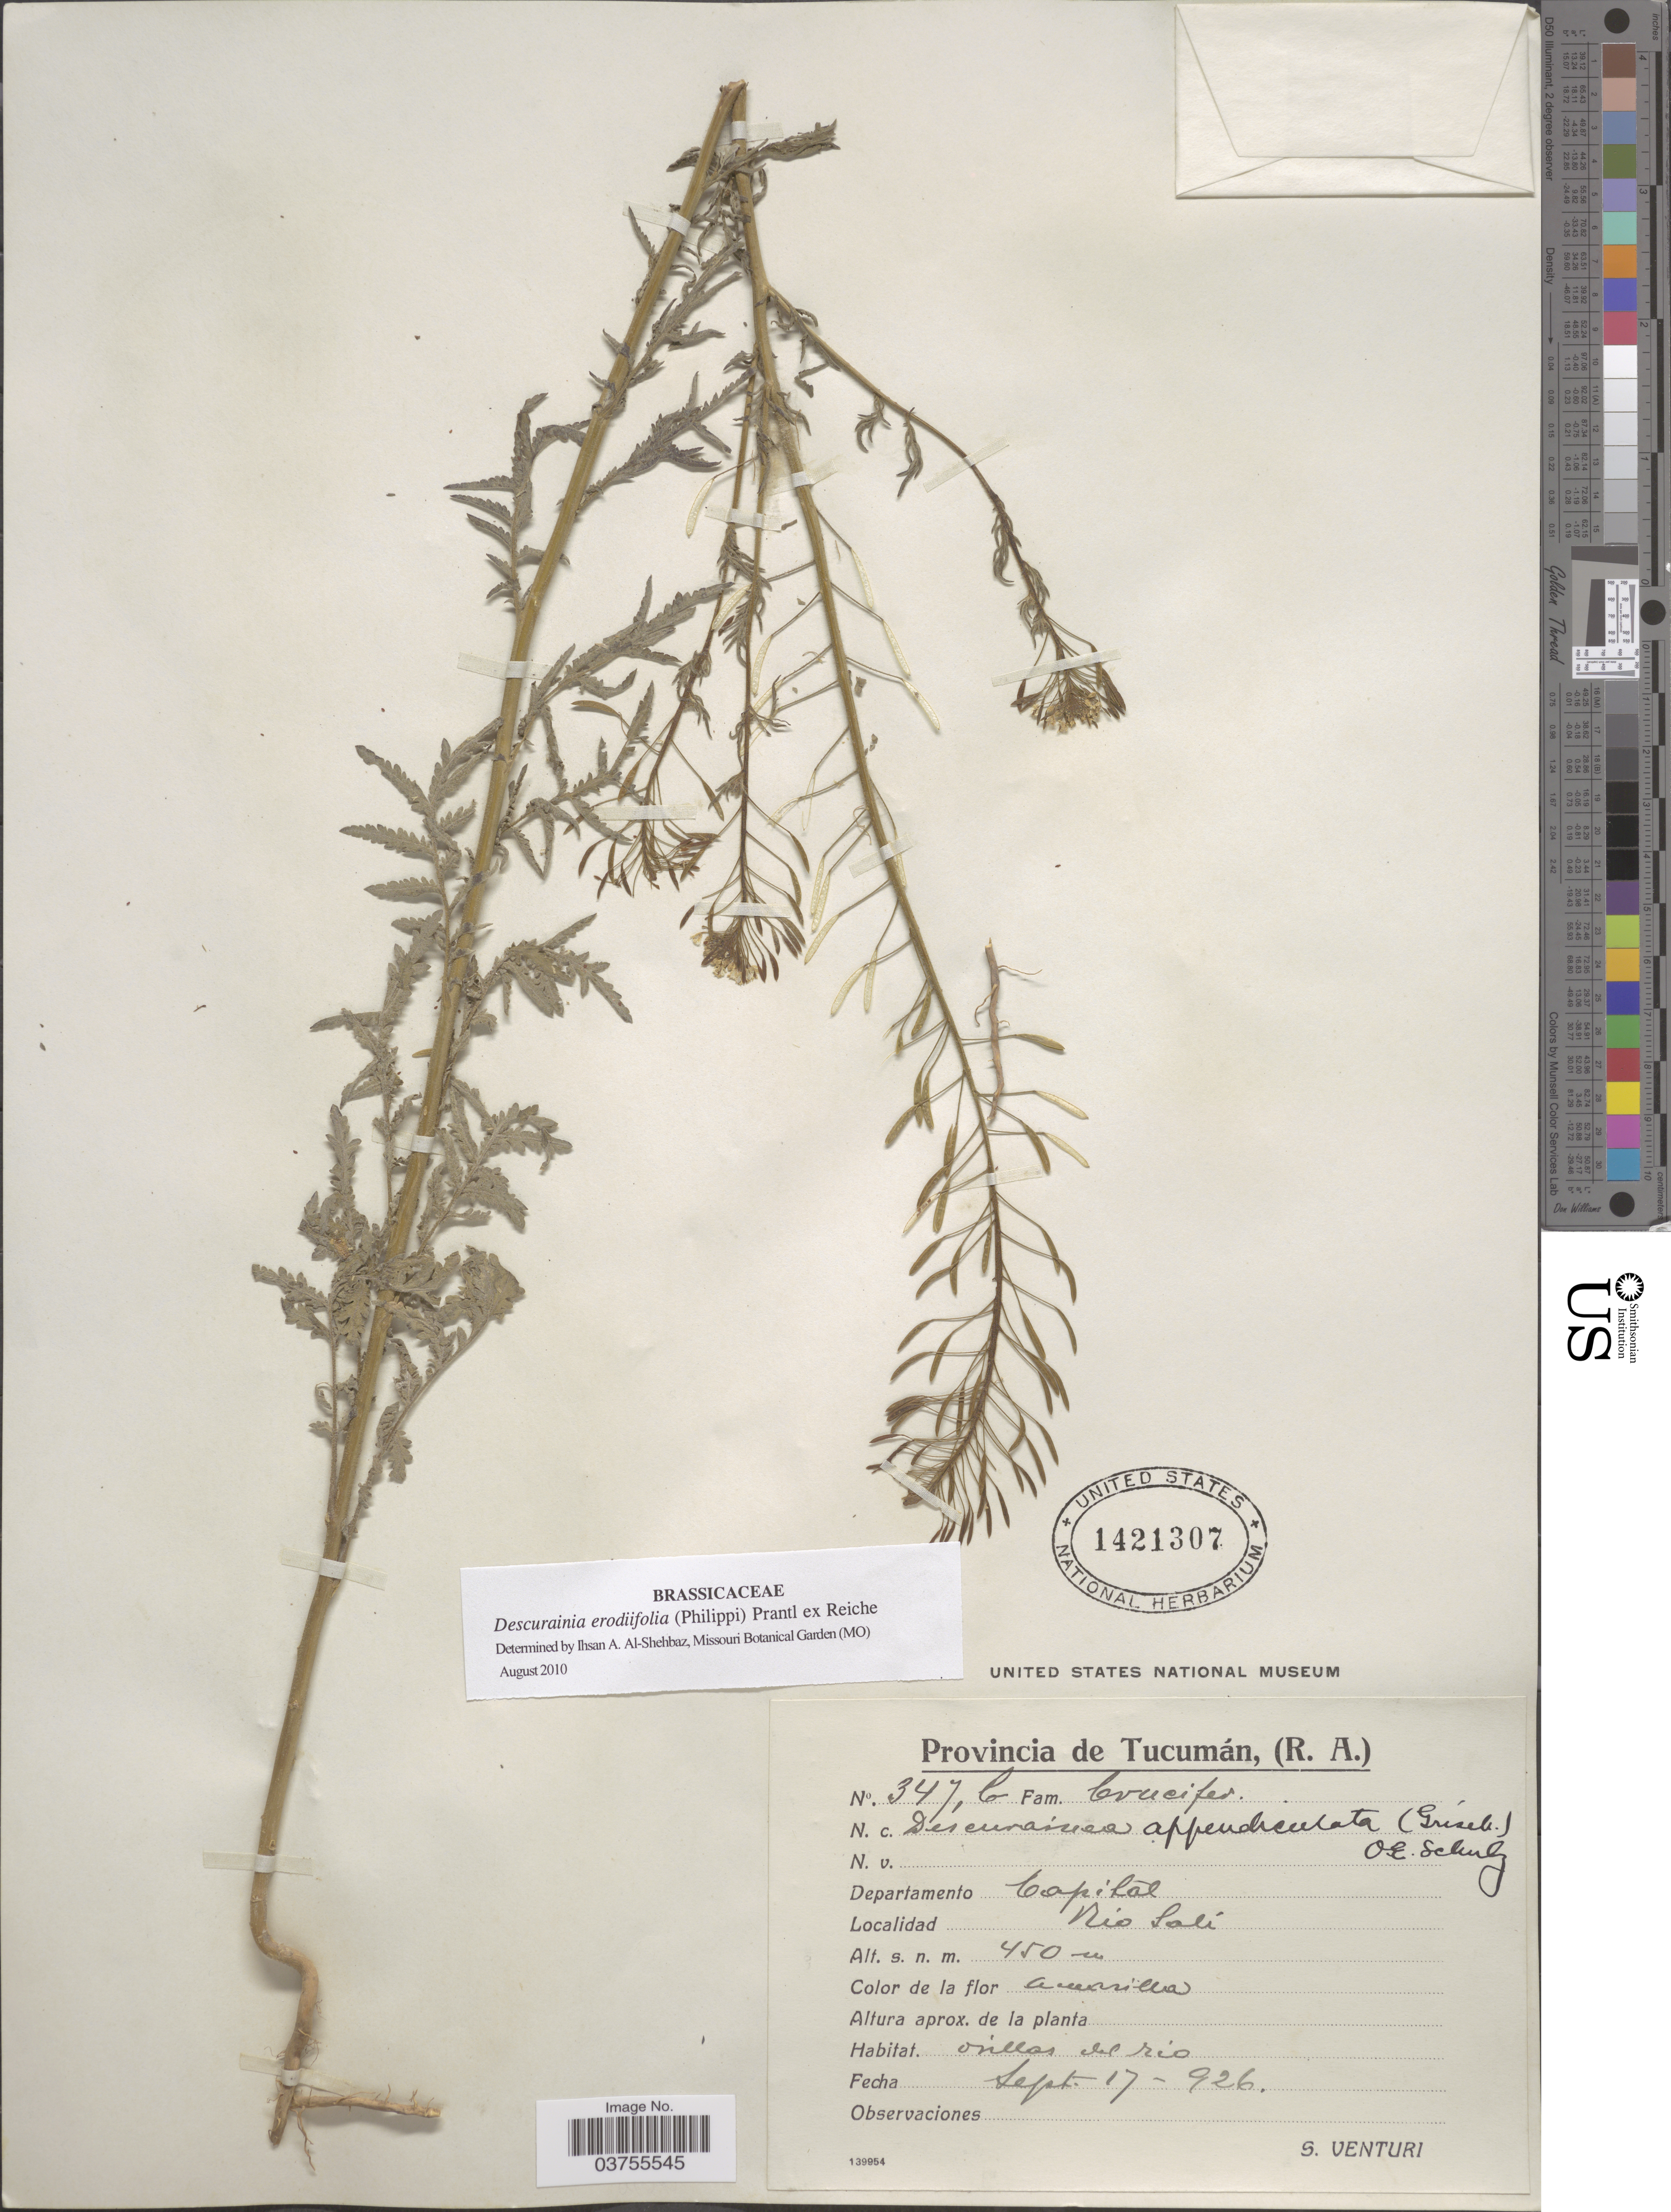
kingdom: Plantae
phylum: Tracheophyta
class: Magnoliopsida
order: Brassicales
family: Brassicaceae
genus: Descurainia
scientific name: Descurainia erodiifolia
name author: (Phil. & C.A. Mey.) Prantl ex Reiche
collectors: S. Venturi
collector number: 347b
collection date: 1926-09-17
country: Argentina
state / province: Tucuman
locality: Departamento Capital. Río Salí.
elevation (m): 450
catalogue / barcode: US 1421307